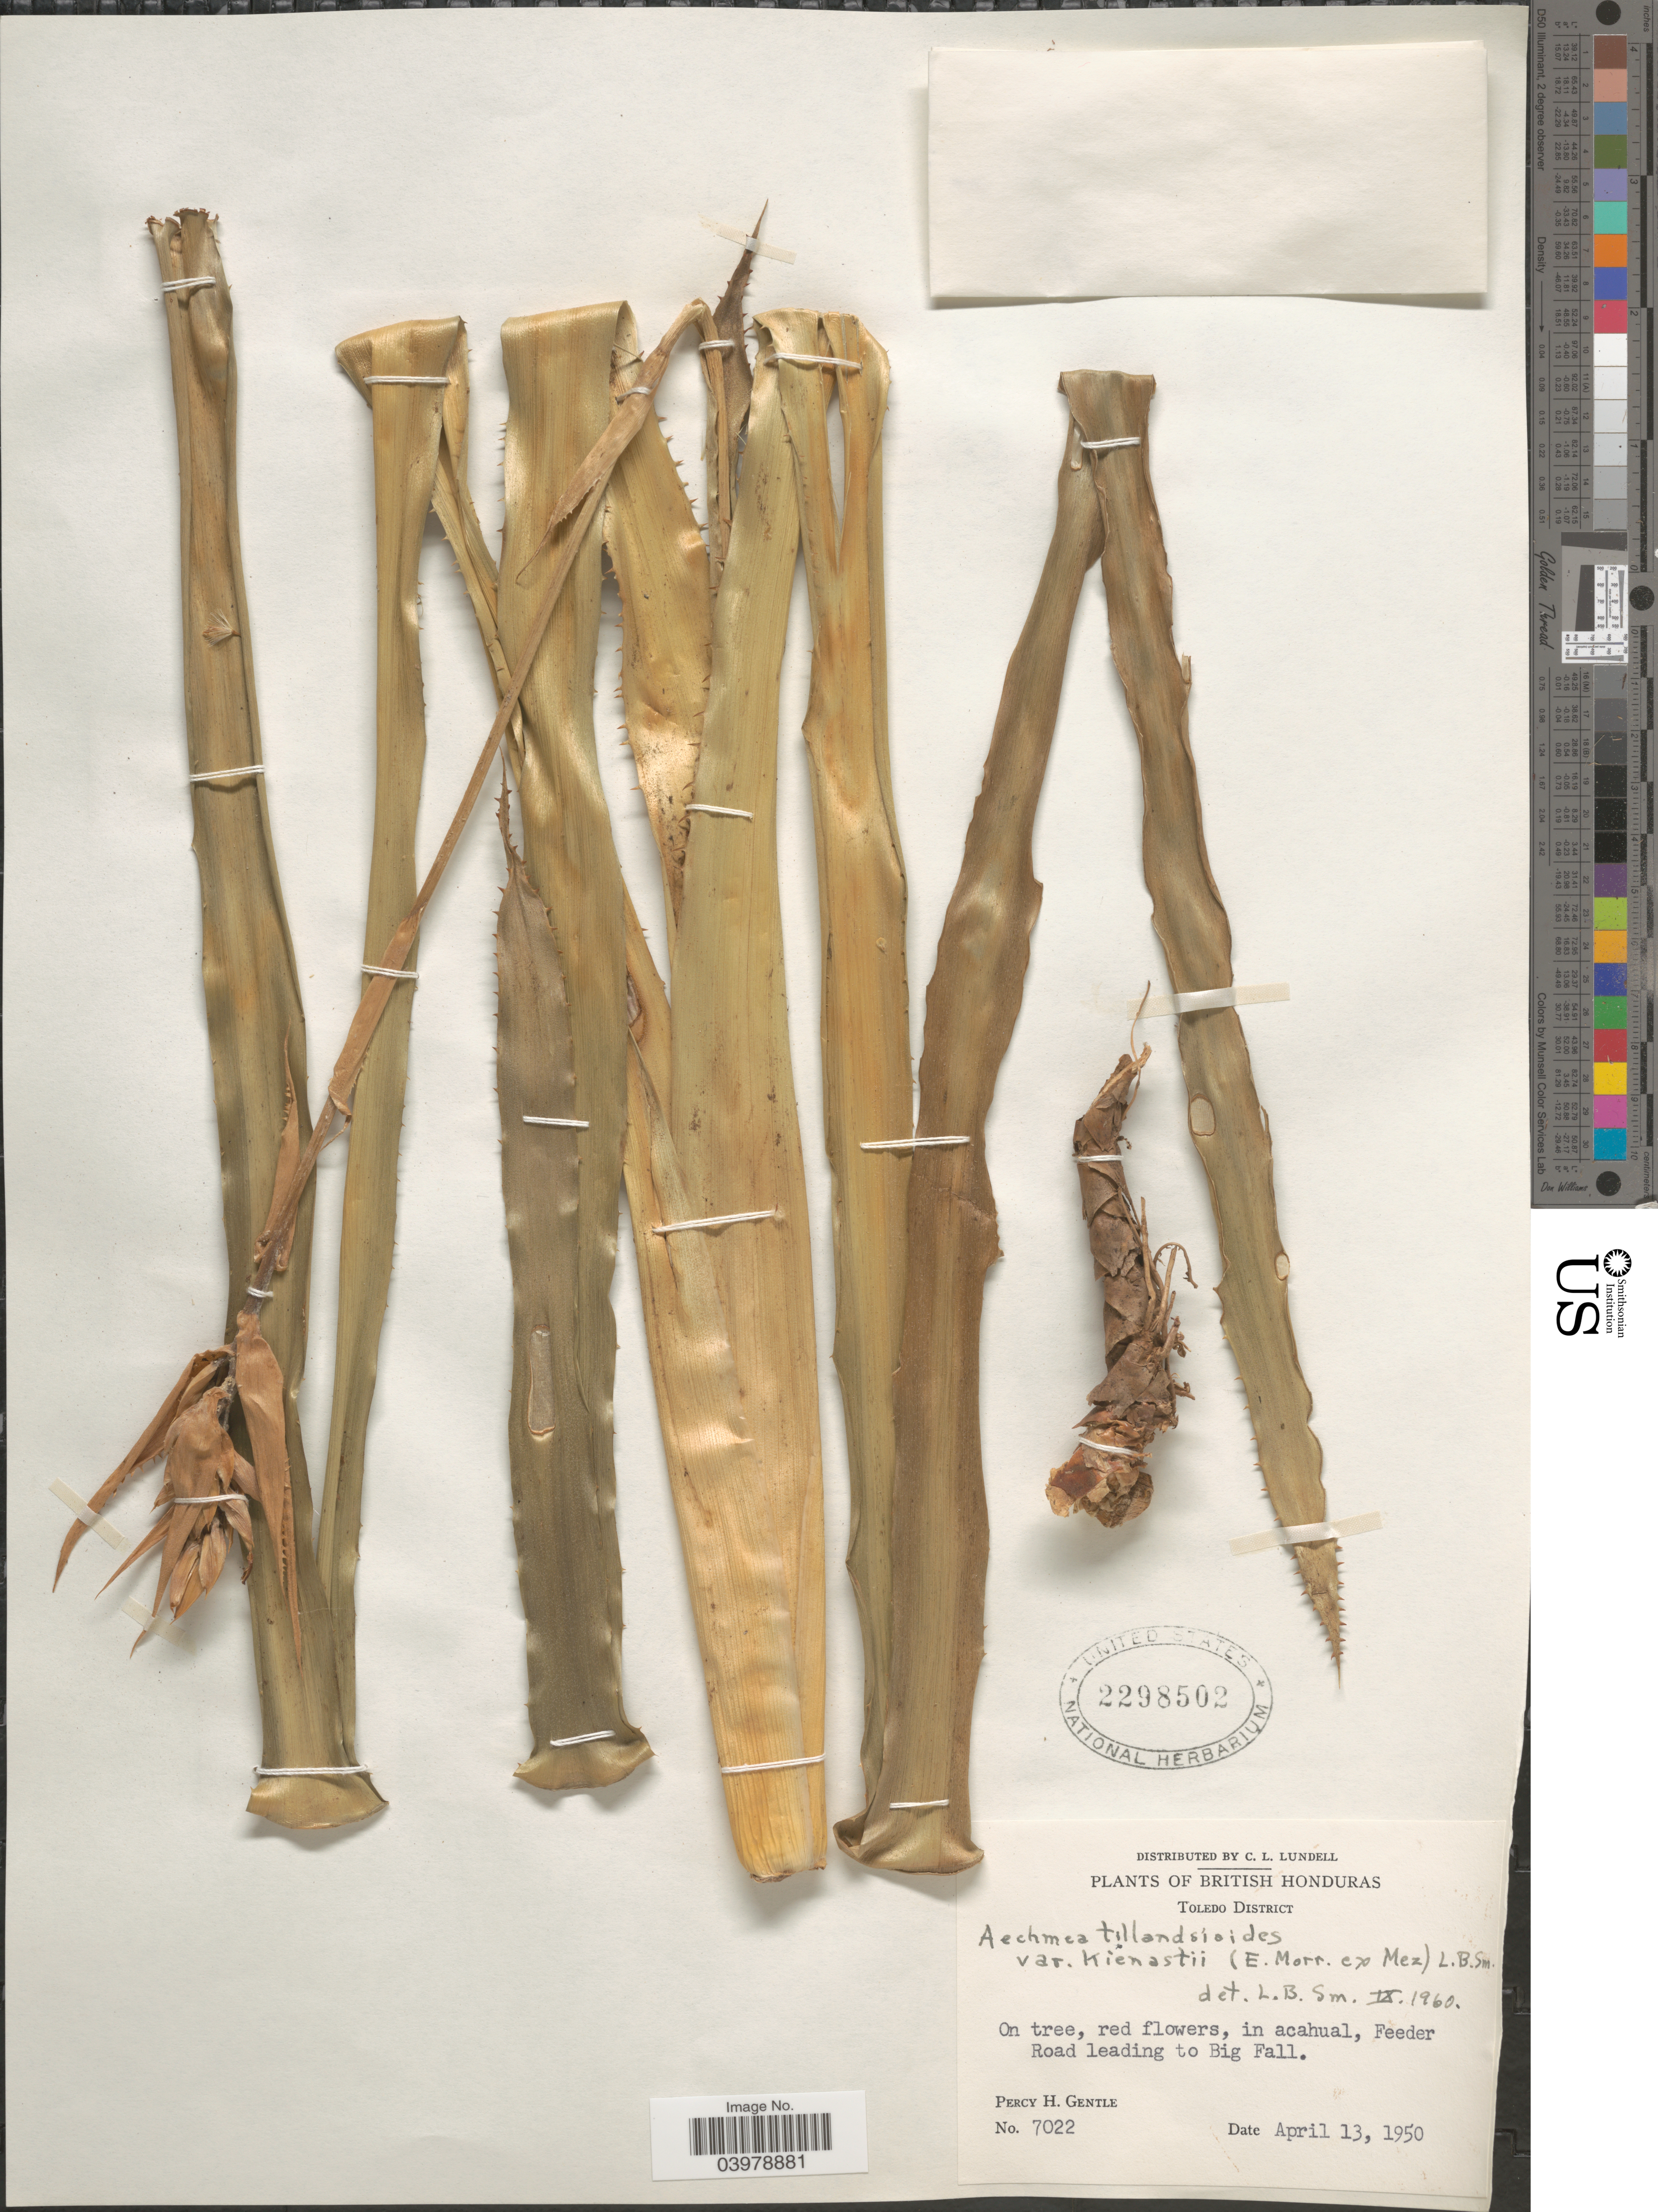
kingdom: Plantae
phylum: Tracheophyta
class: Liliopsida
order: Poales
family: Bromeliaceae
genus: Aechmea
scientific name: Aechmea tillandsioides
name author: (Mart. ex Schult. & Schult. f.) Baker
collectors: P. H. Gentle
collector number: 7022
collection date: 1950-04-13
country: Belize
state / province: Toledo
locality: British Honduras. Toledo District. Feeder. Road leading to Big Fall.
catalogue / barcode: US 2298502